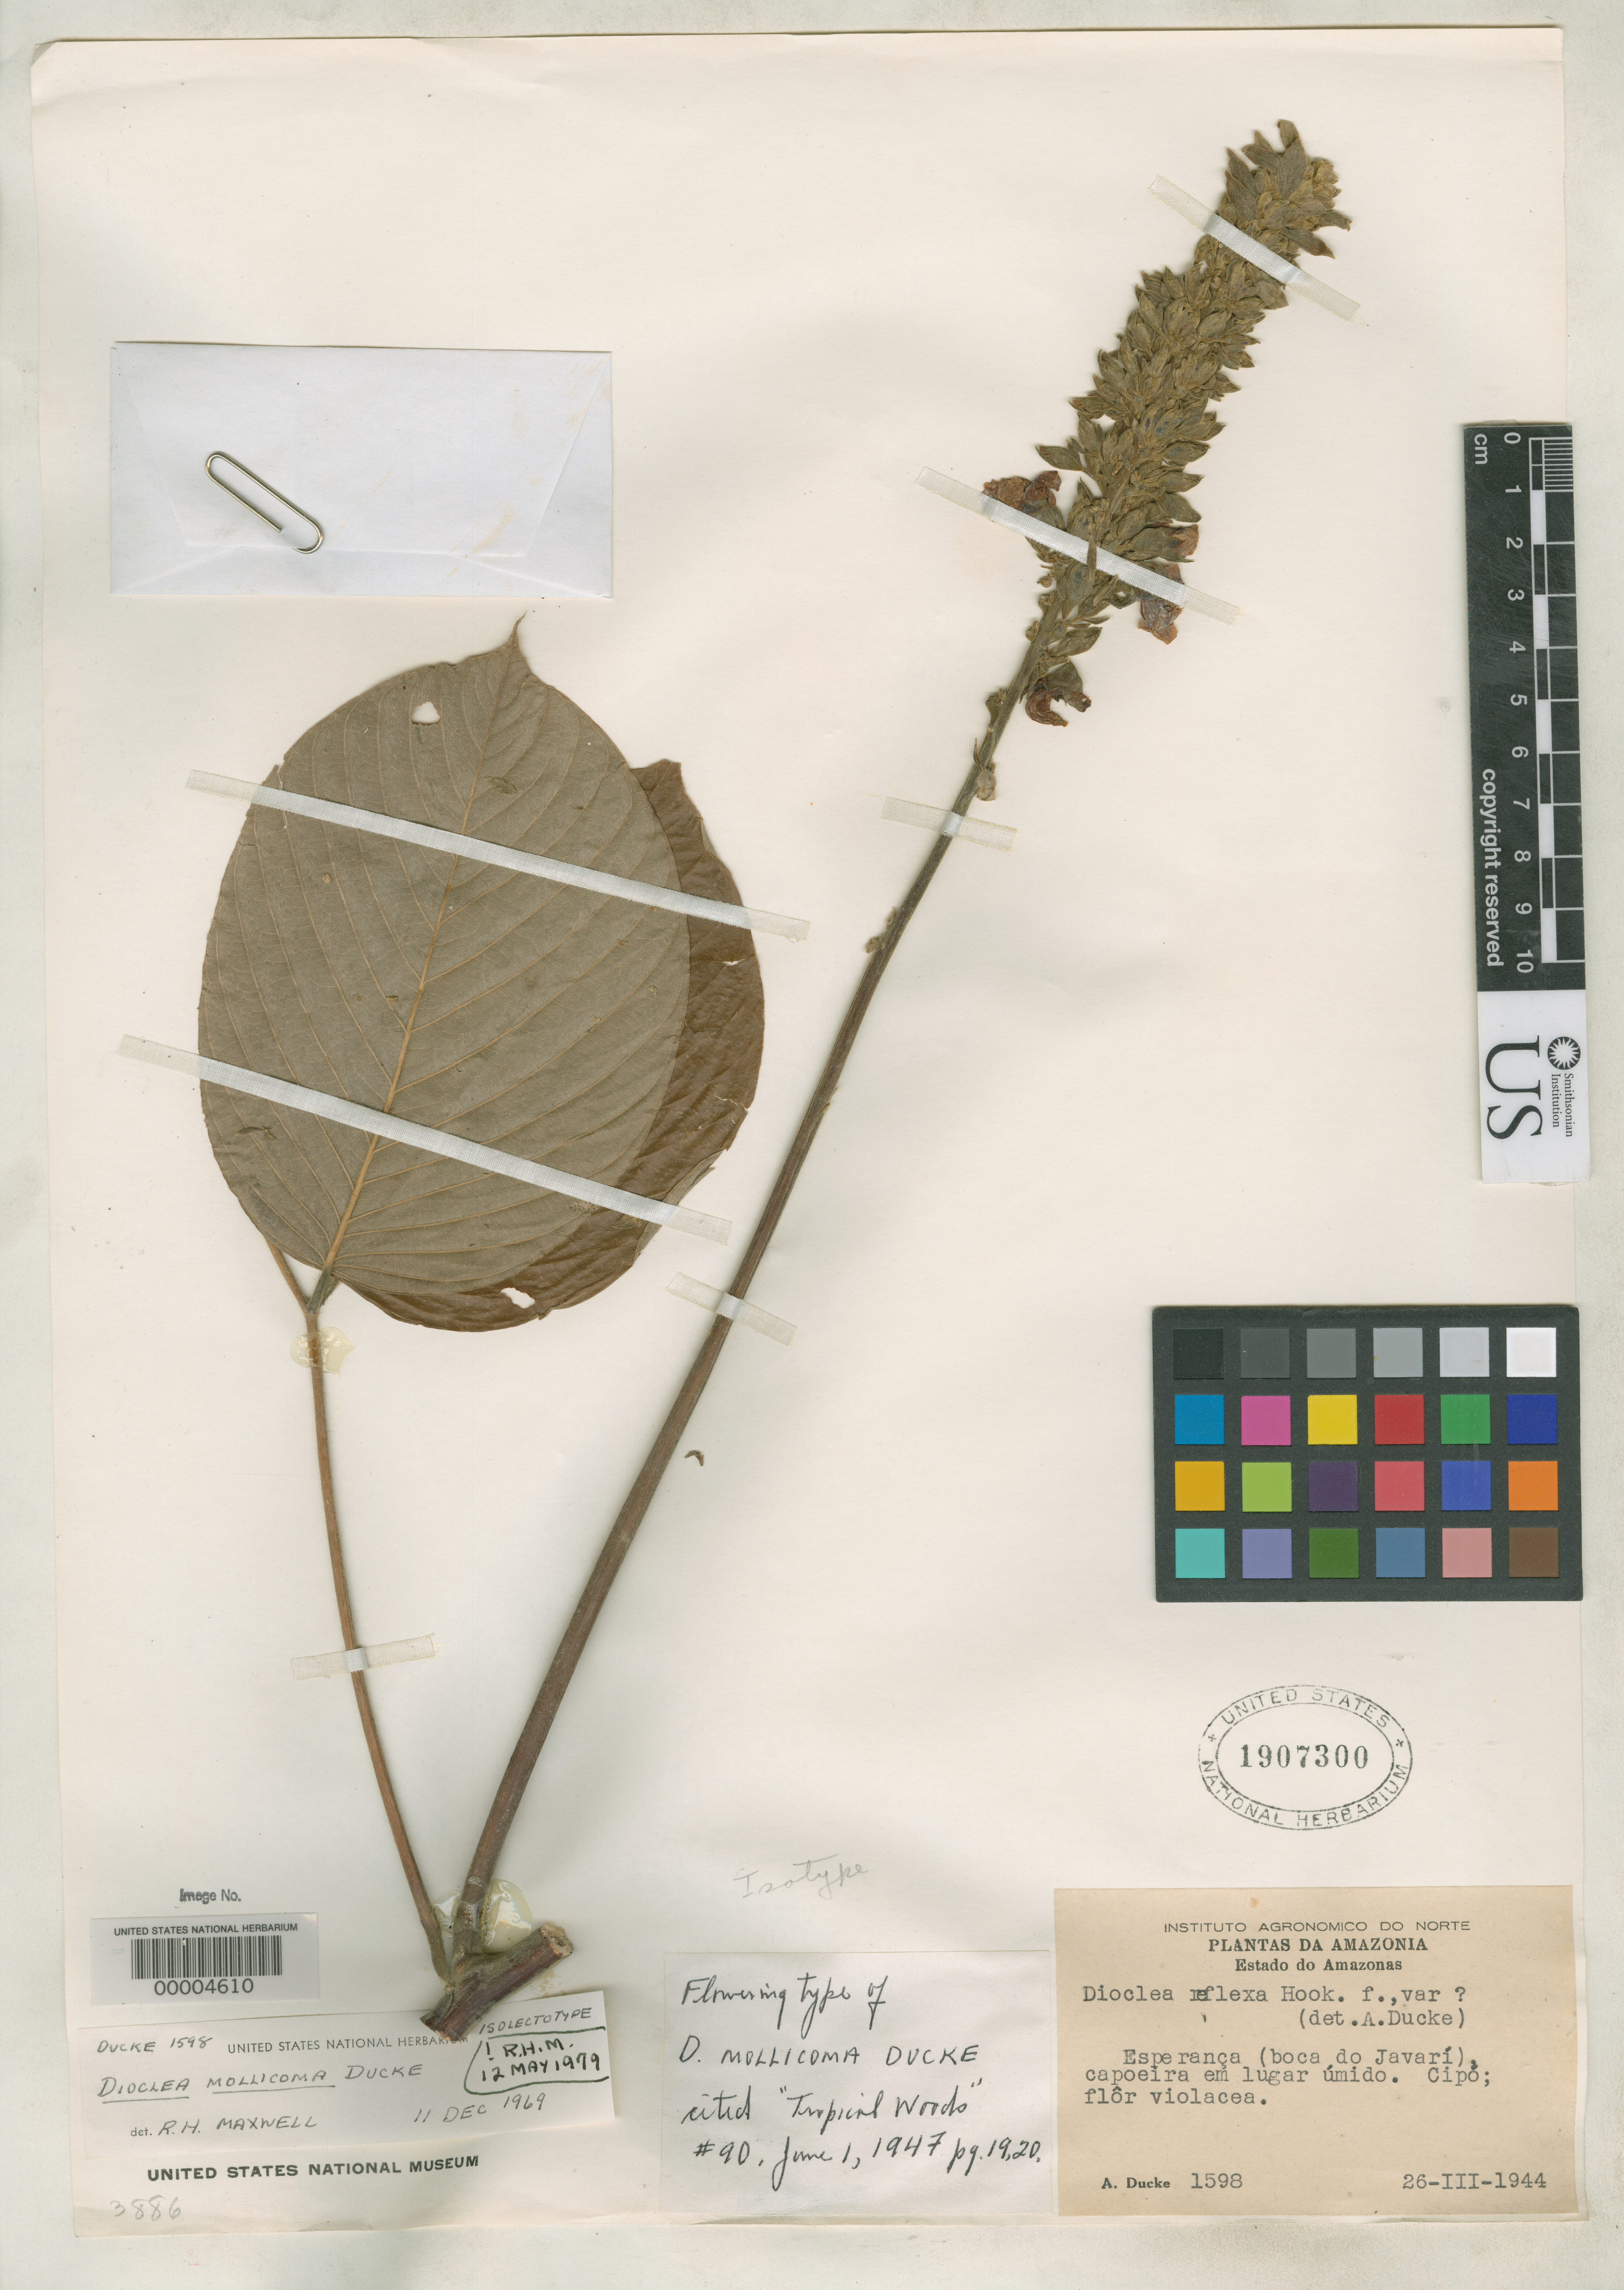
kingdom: Plantae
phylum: Tracheophyta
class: Magnoliopsida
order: Fabales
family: Fabaceae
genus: Dioclea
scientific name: Dioclea mollicoma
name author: Ducke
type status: Isotype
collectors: A. Ducke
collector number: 1598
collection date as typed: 26 Mar 1944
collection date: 1944-03-26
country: Brazil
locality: Esperanca (Boca do Javari).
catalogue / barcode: US 1907300